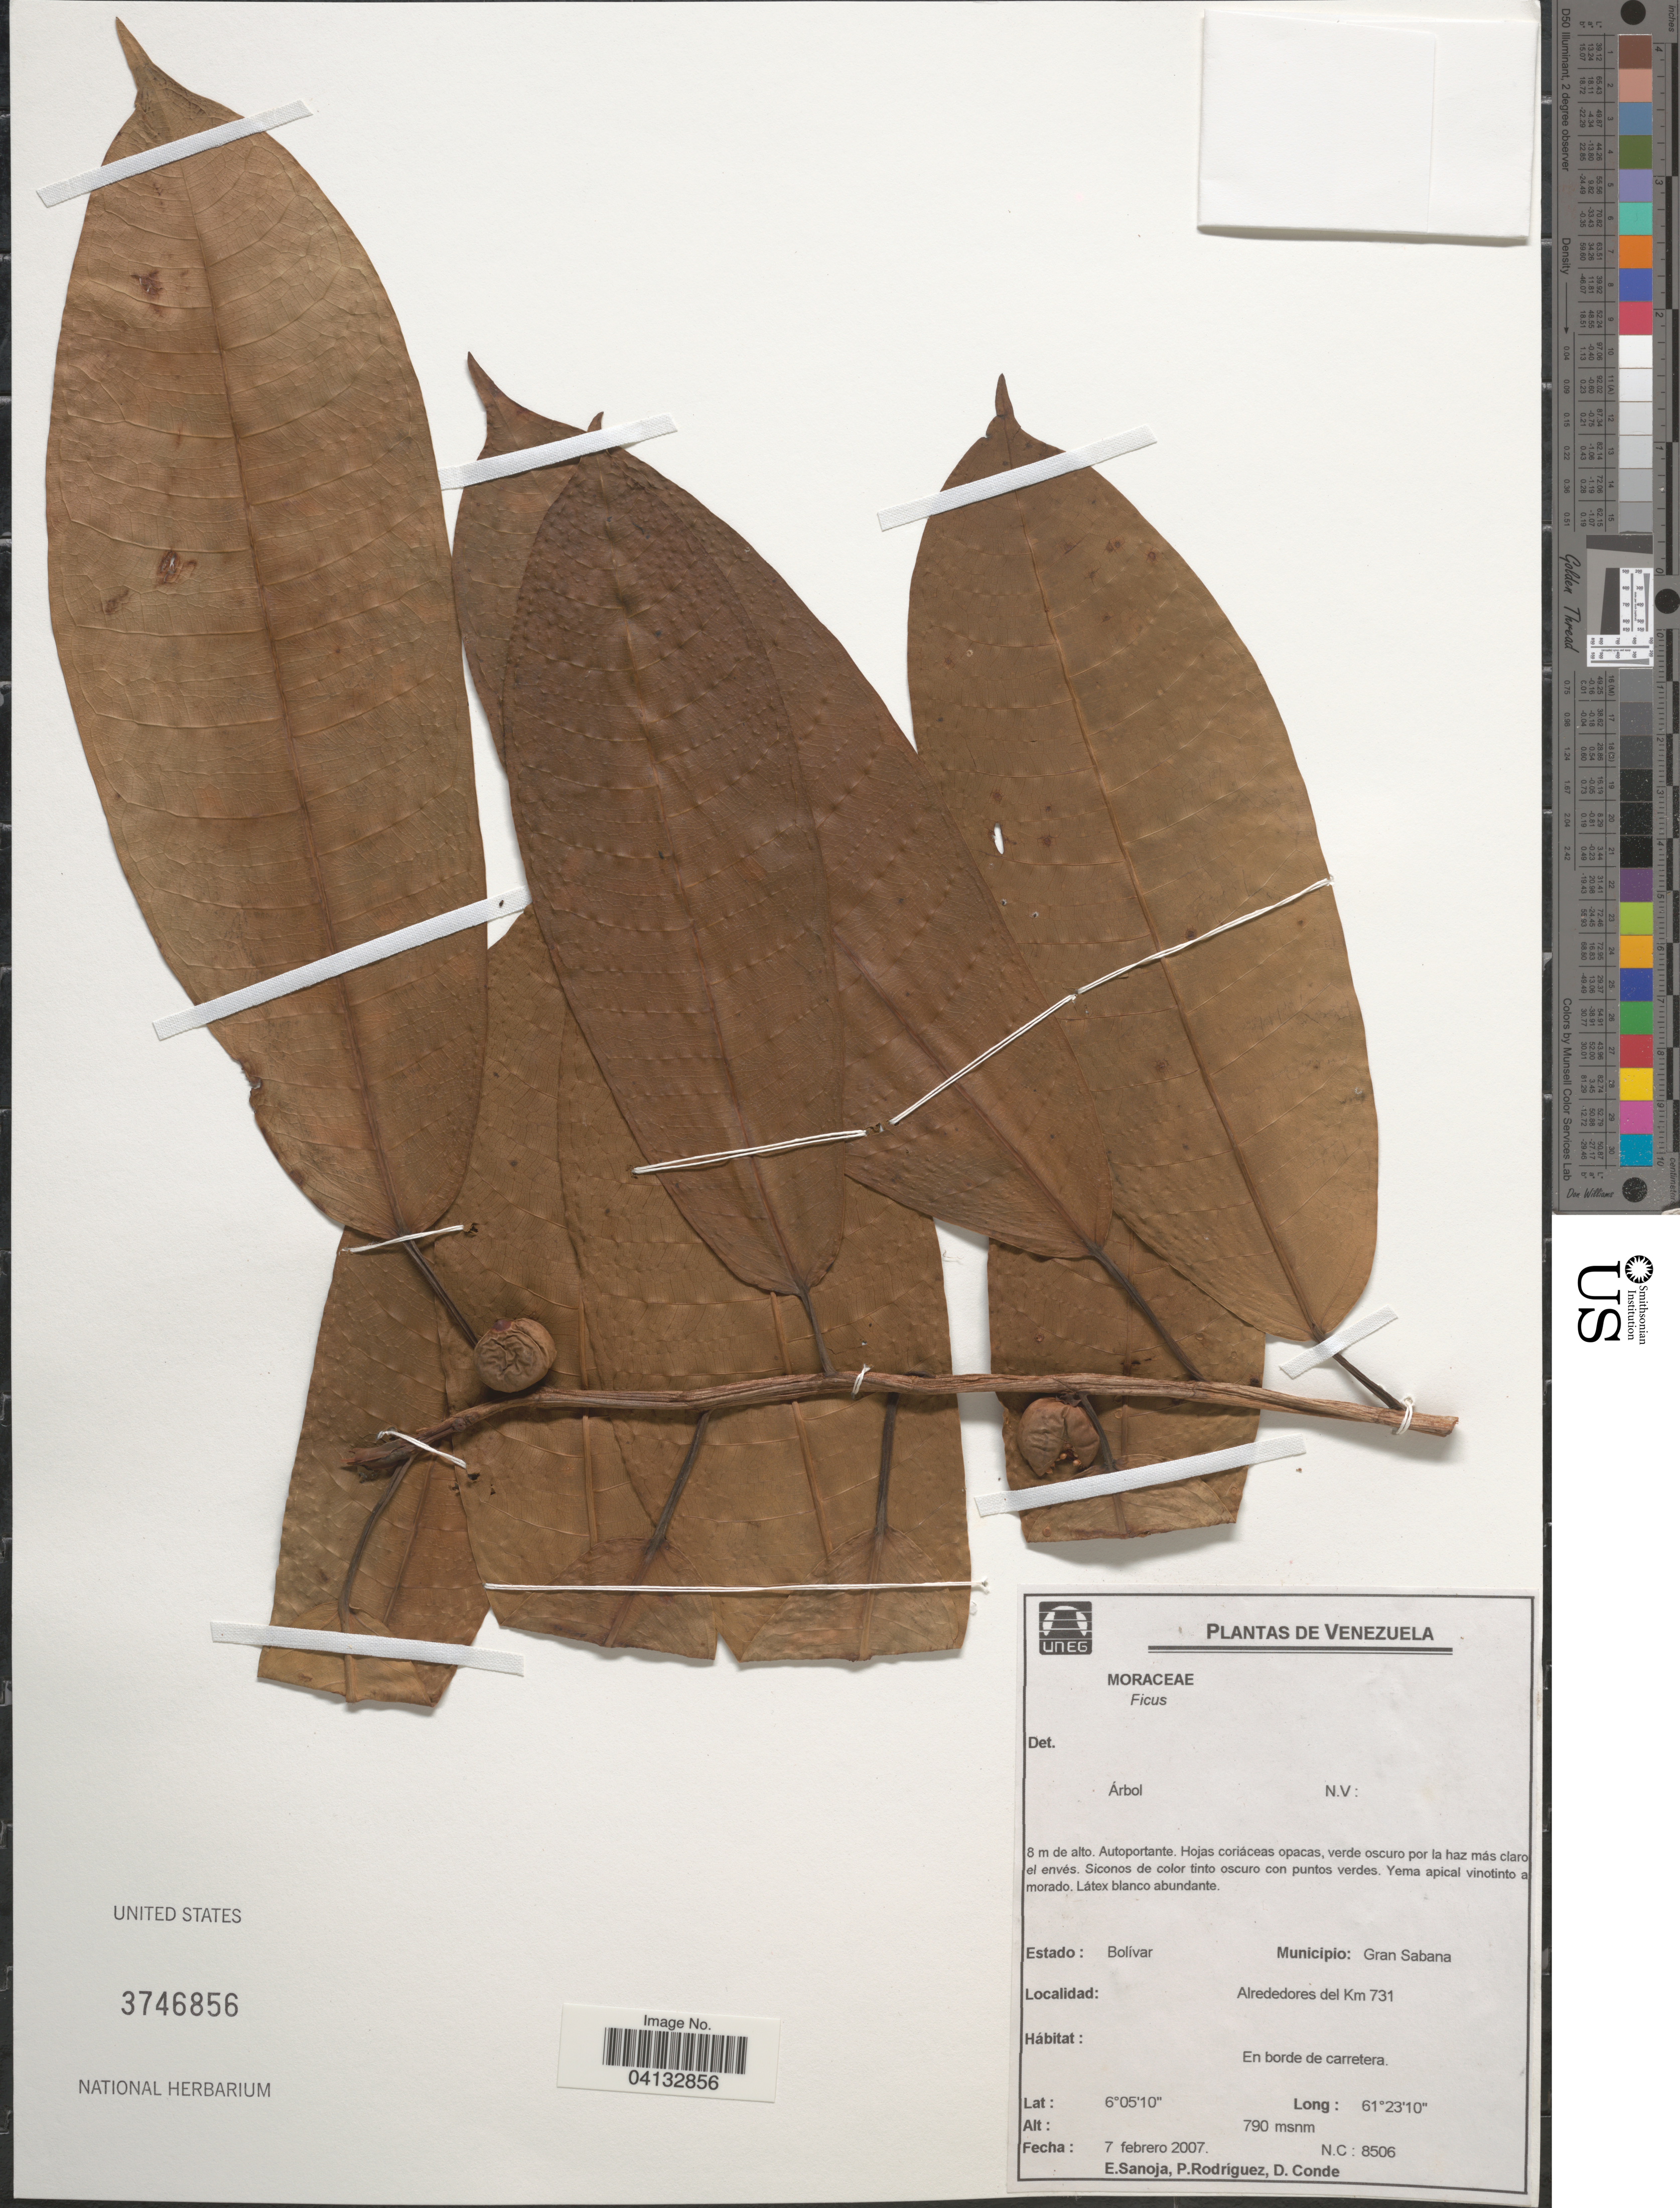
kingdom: Plantae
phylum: Tracheophyta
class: Magnoliopsida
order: Rosales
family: Moraceae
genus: Ficus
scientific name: Ficus amazonica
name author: (Miq.) Miq.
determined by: Mitidieri, Nicole, (WIS), University of Wisconsin - Madison (UNITED STATES)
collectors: E. Sanoja, P. Rodríguez & D. Conde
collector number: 8506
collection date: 2007-02-07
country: Venezuela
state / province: Bolivar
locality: Municipio: Gran Sabana. Alrededores del Km 731.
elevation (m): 790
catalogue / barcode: US 3746856